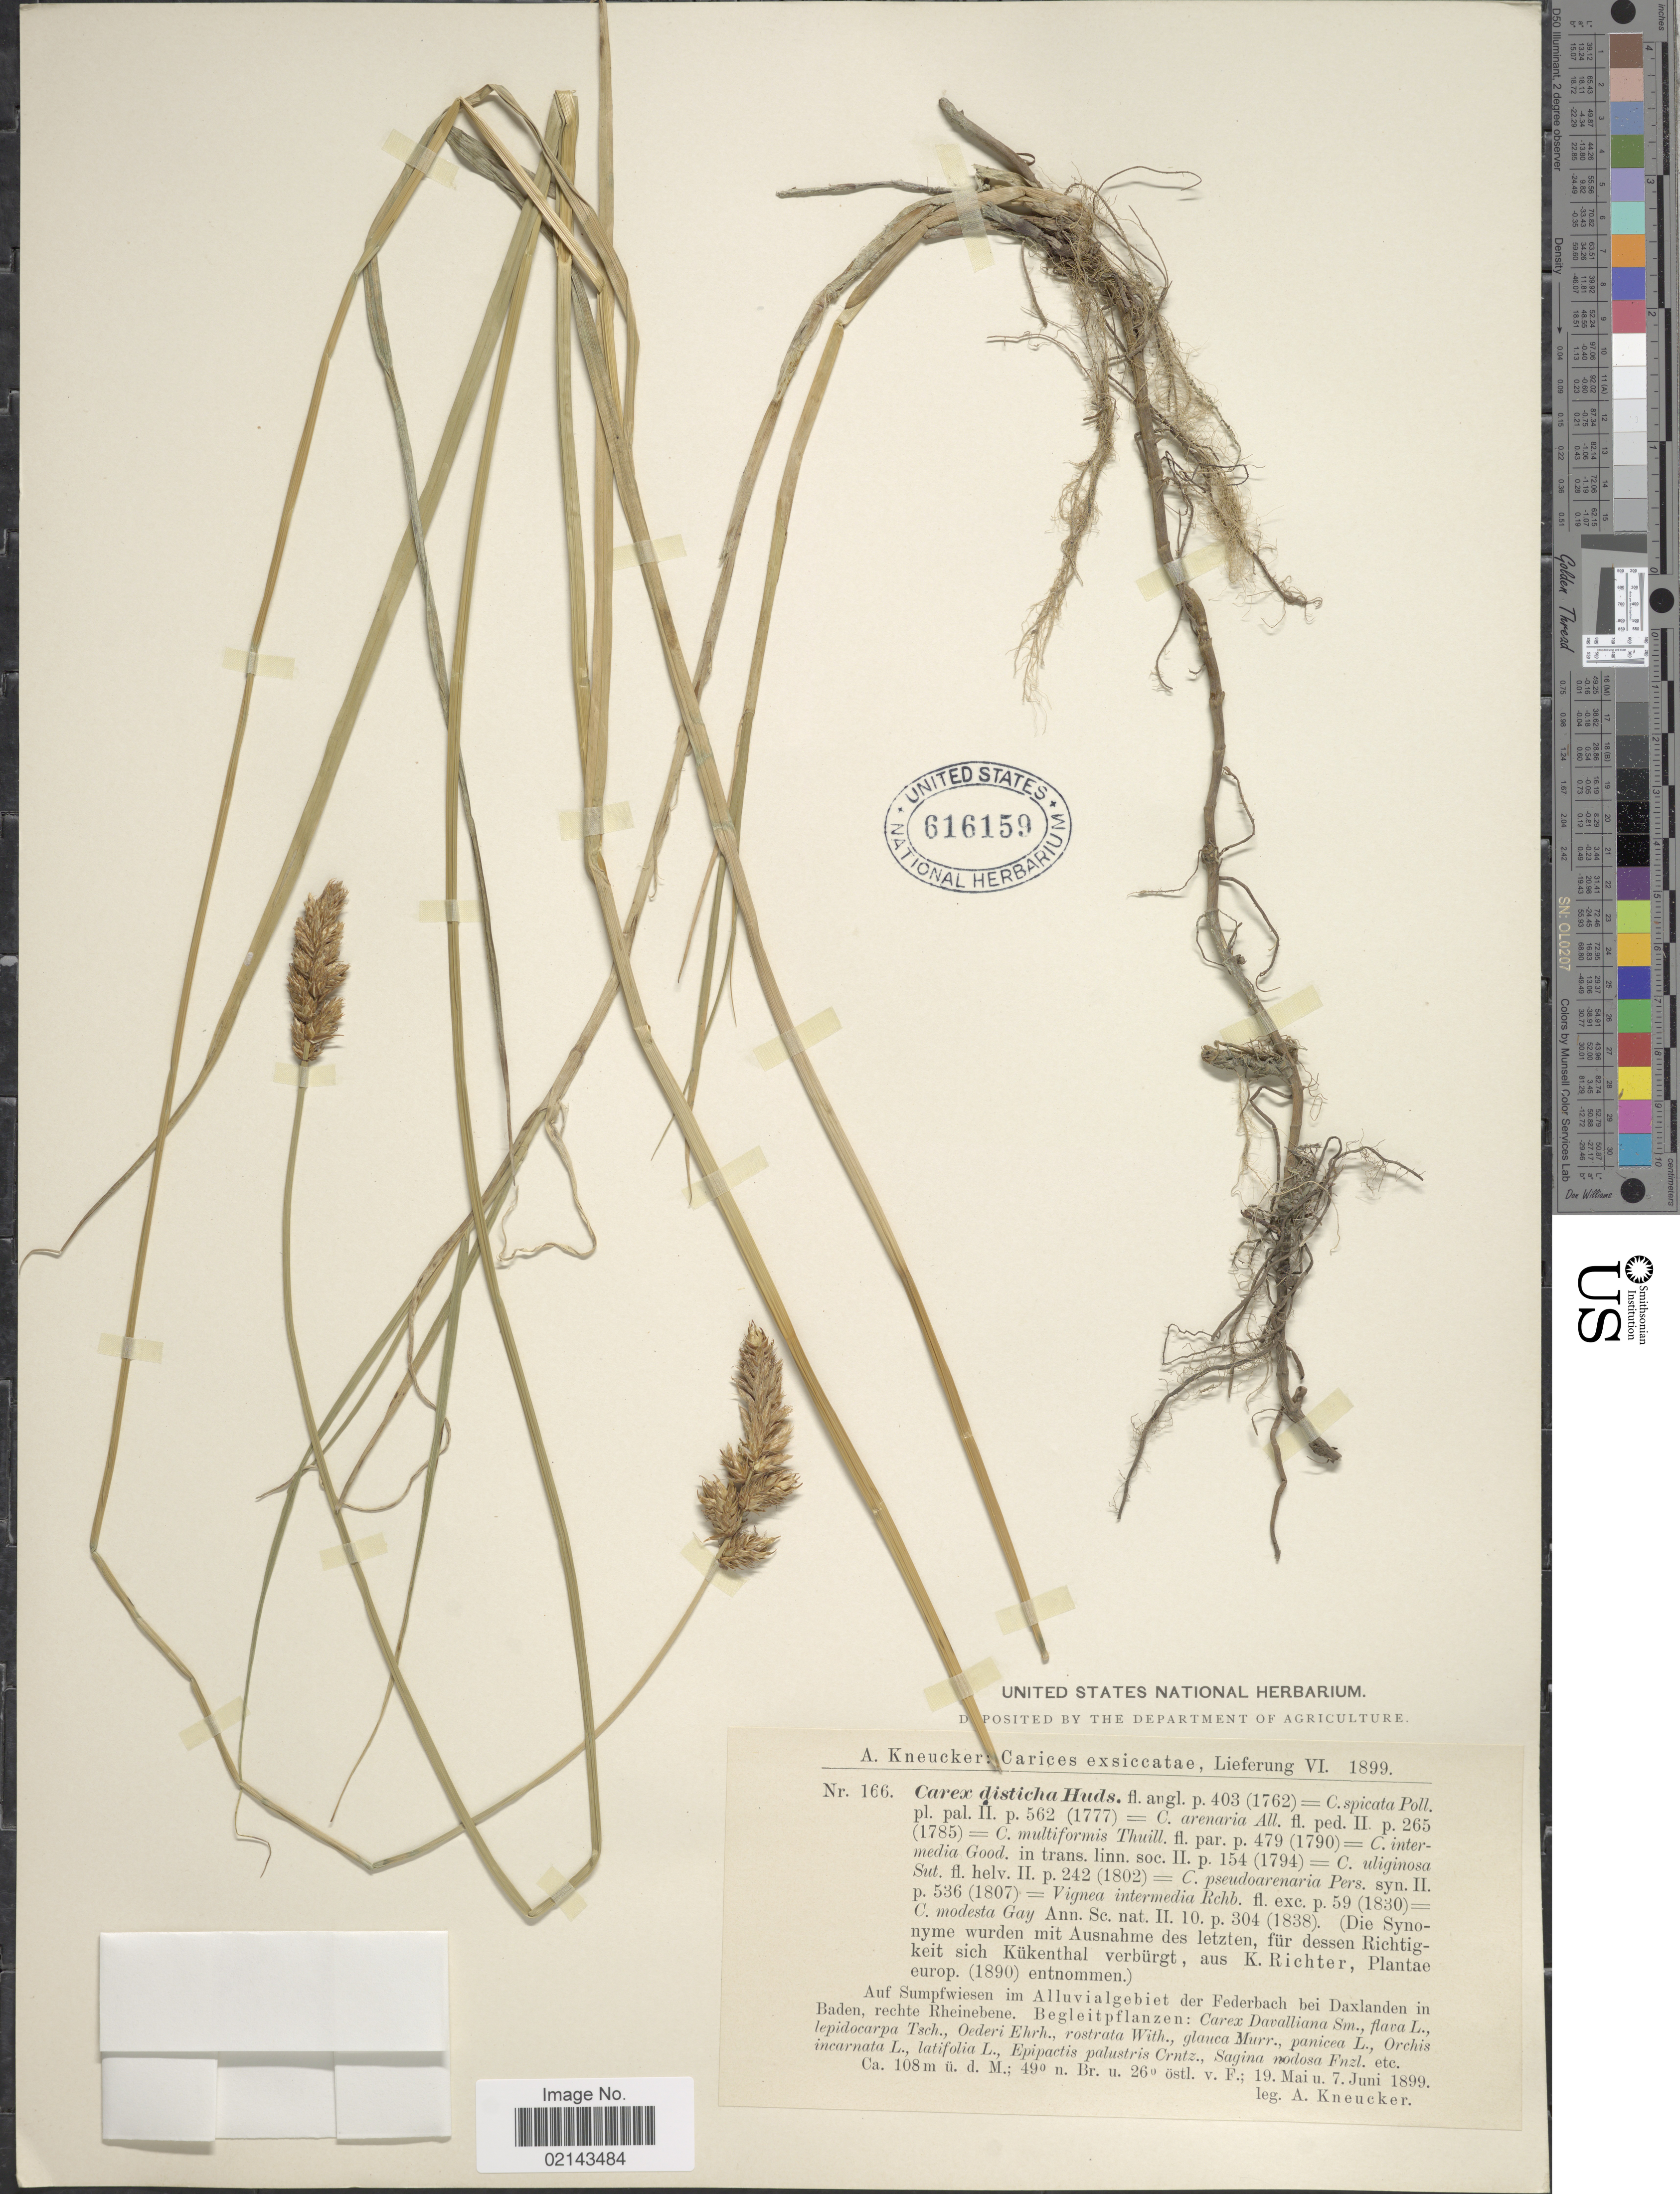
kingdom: Plantae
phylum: Tracheophyta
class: Liliopsida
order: Poales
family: Cyperaceae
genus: Carex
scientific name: Carex disticha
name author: Huds.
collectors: A. Kneucker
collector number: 166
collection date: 1899-05-19/1899-06-07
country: Germany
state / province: Baden-Württemberg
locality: Auf Sumpfwiesen im Alluvialgebiet der Federbach bei Daxlanden in Baden, rechte Rheinebene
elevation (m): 108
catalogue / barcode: US 616159